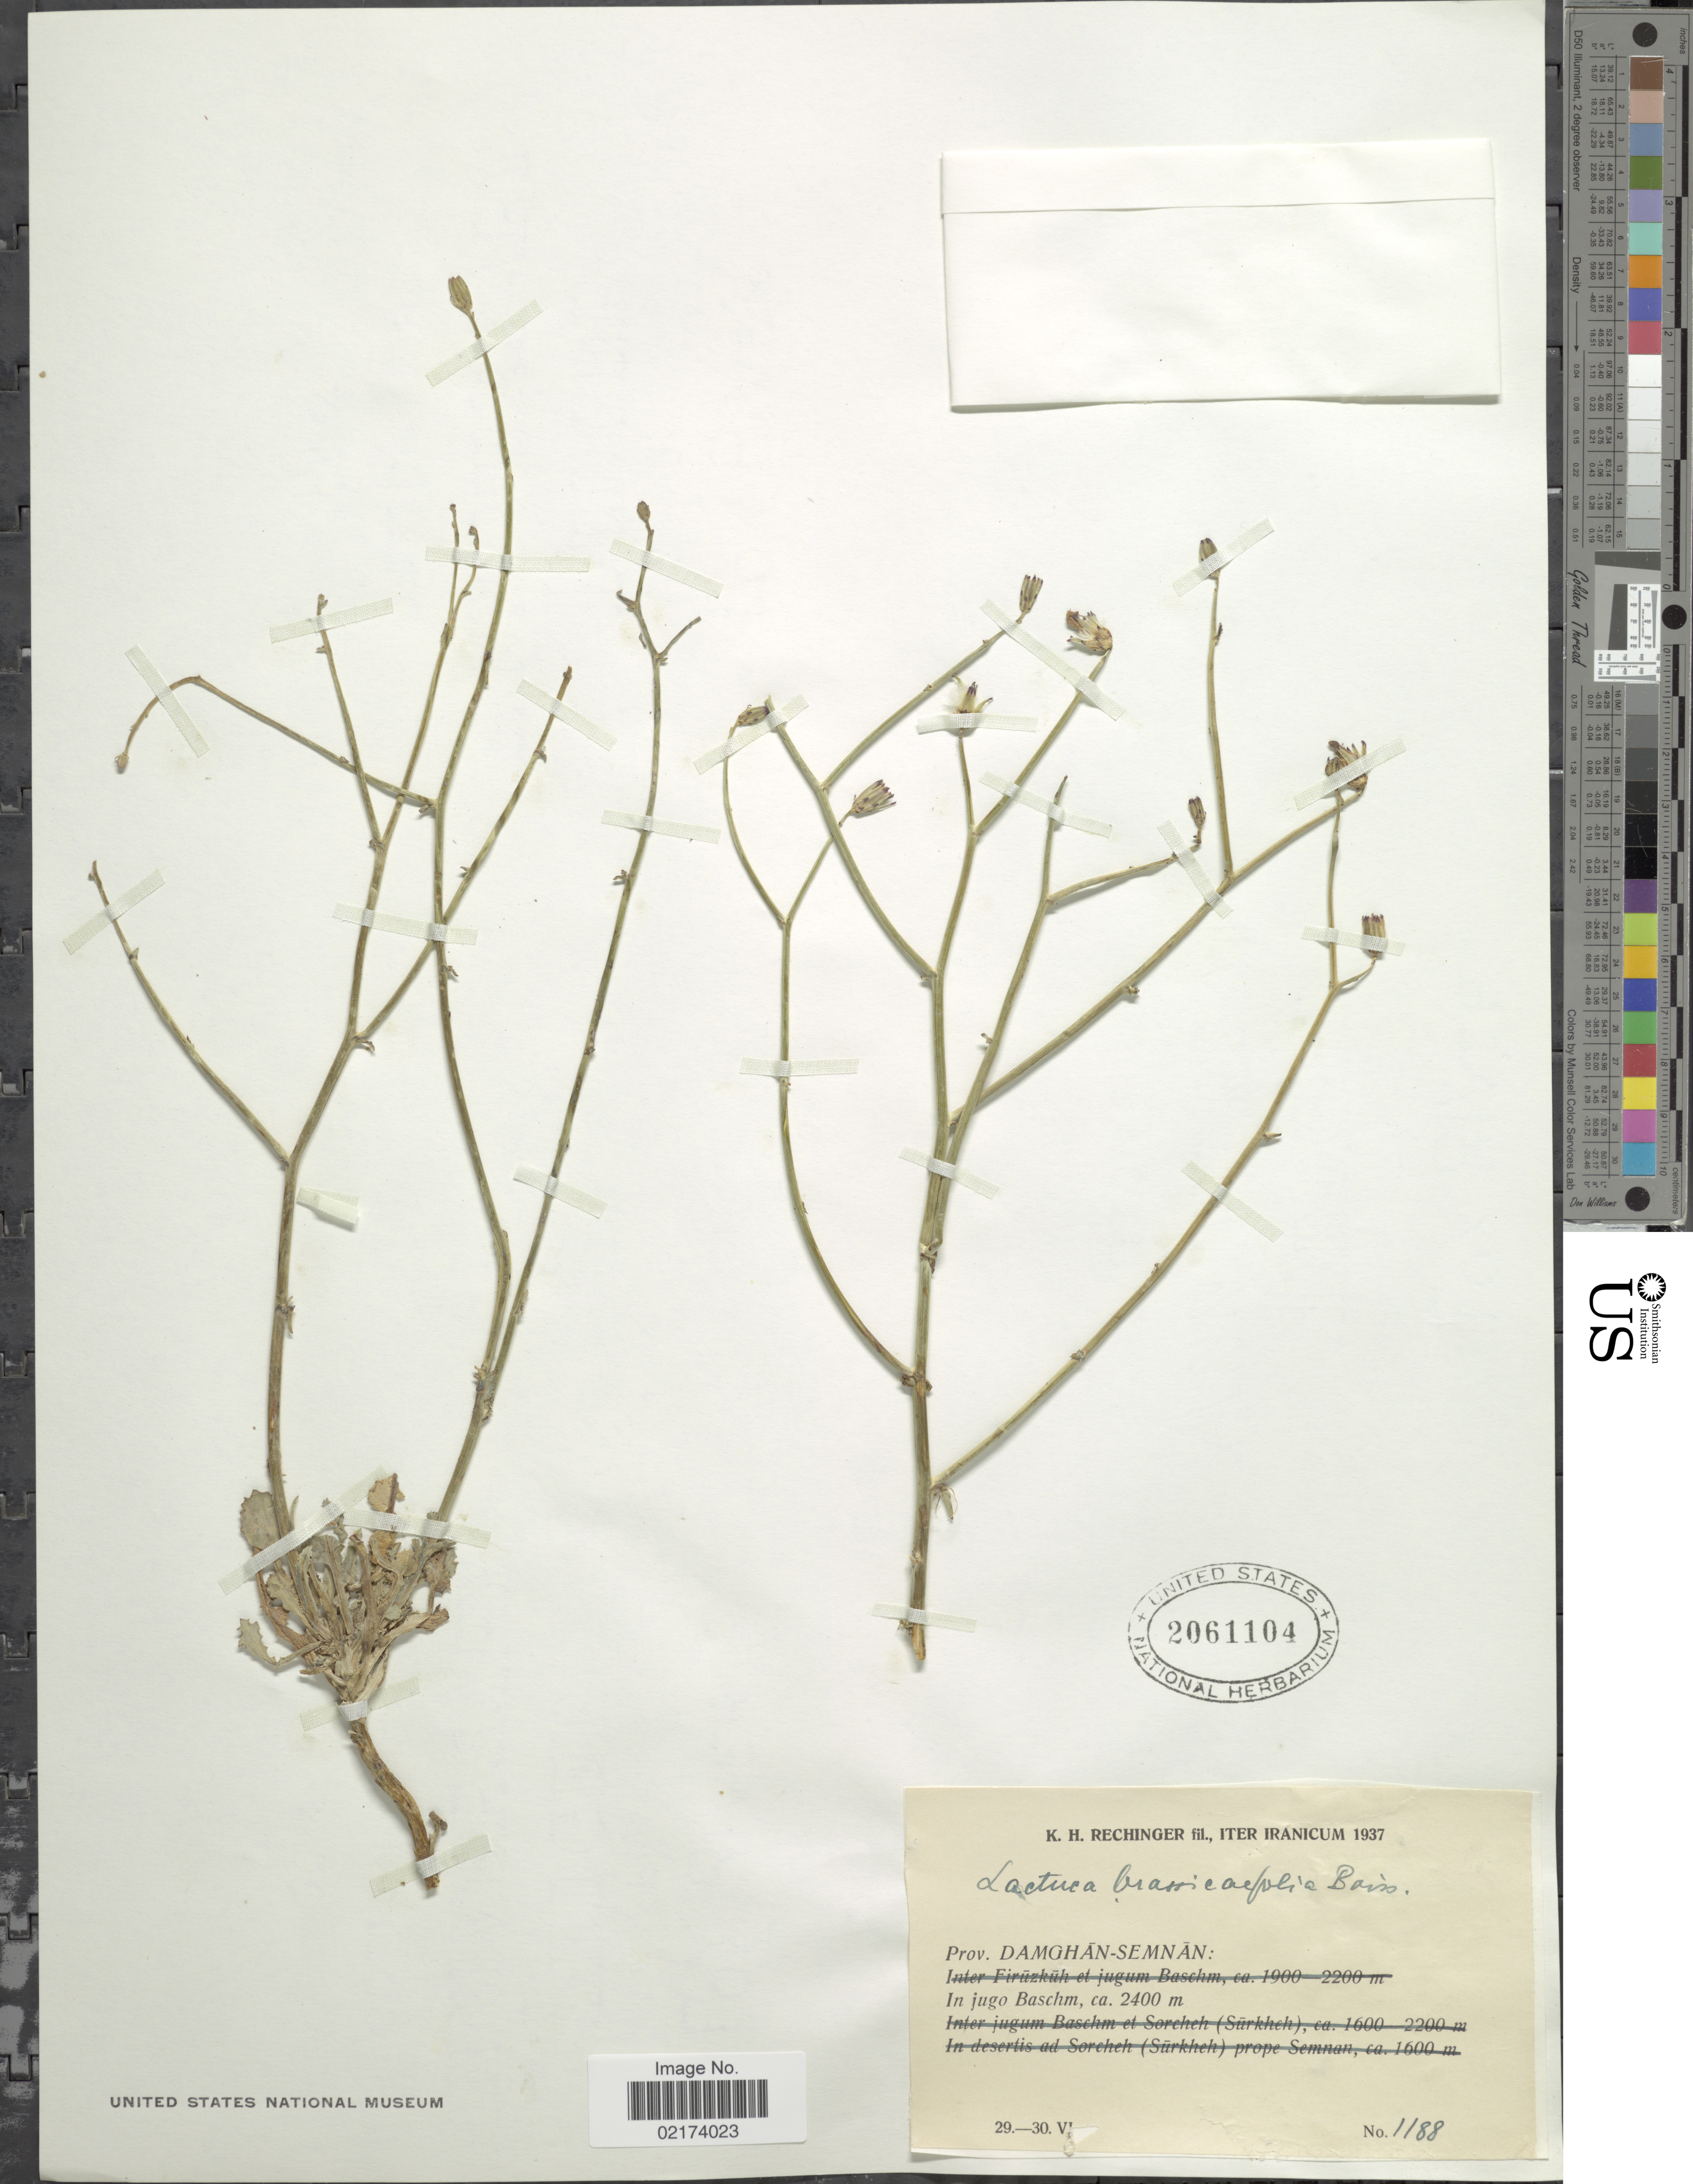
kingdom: Plantae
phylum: Tracheophyta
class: Magnoliopsida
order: Asterales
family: Asteraceae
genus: Lactuca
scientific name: Lactuca brassicifolia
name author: Boiss.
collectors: K. H. Rechinger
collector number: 1188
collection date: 1937-06-29/1937-06-30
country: Iran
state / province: Semnan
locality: Prov. Damghan-Semnan, jugo Baschm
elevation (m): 2400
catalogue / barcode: US 2061104